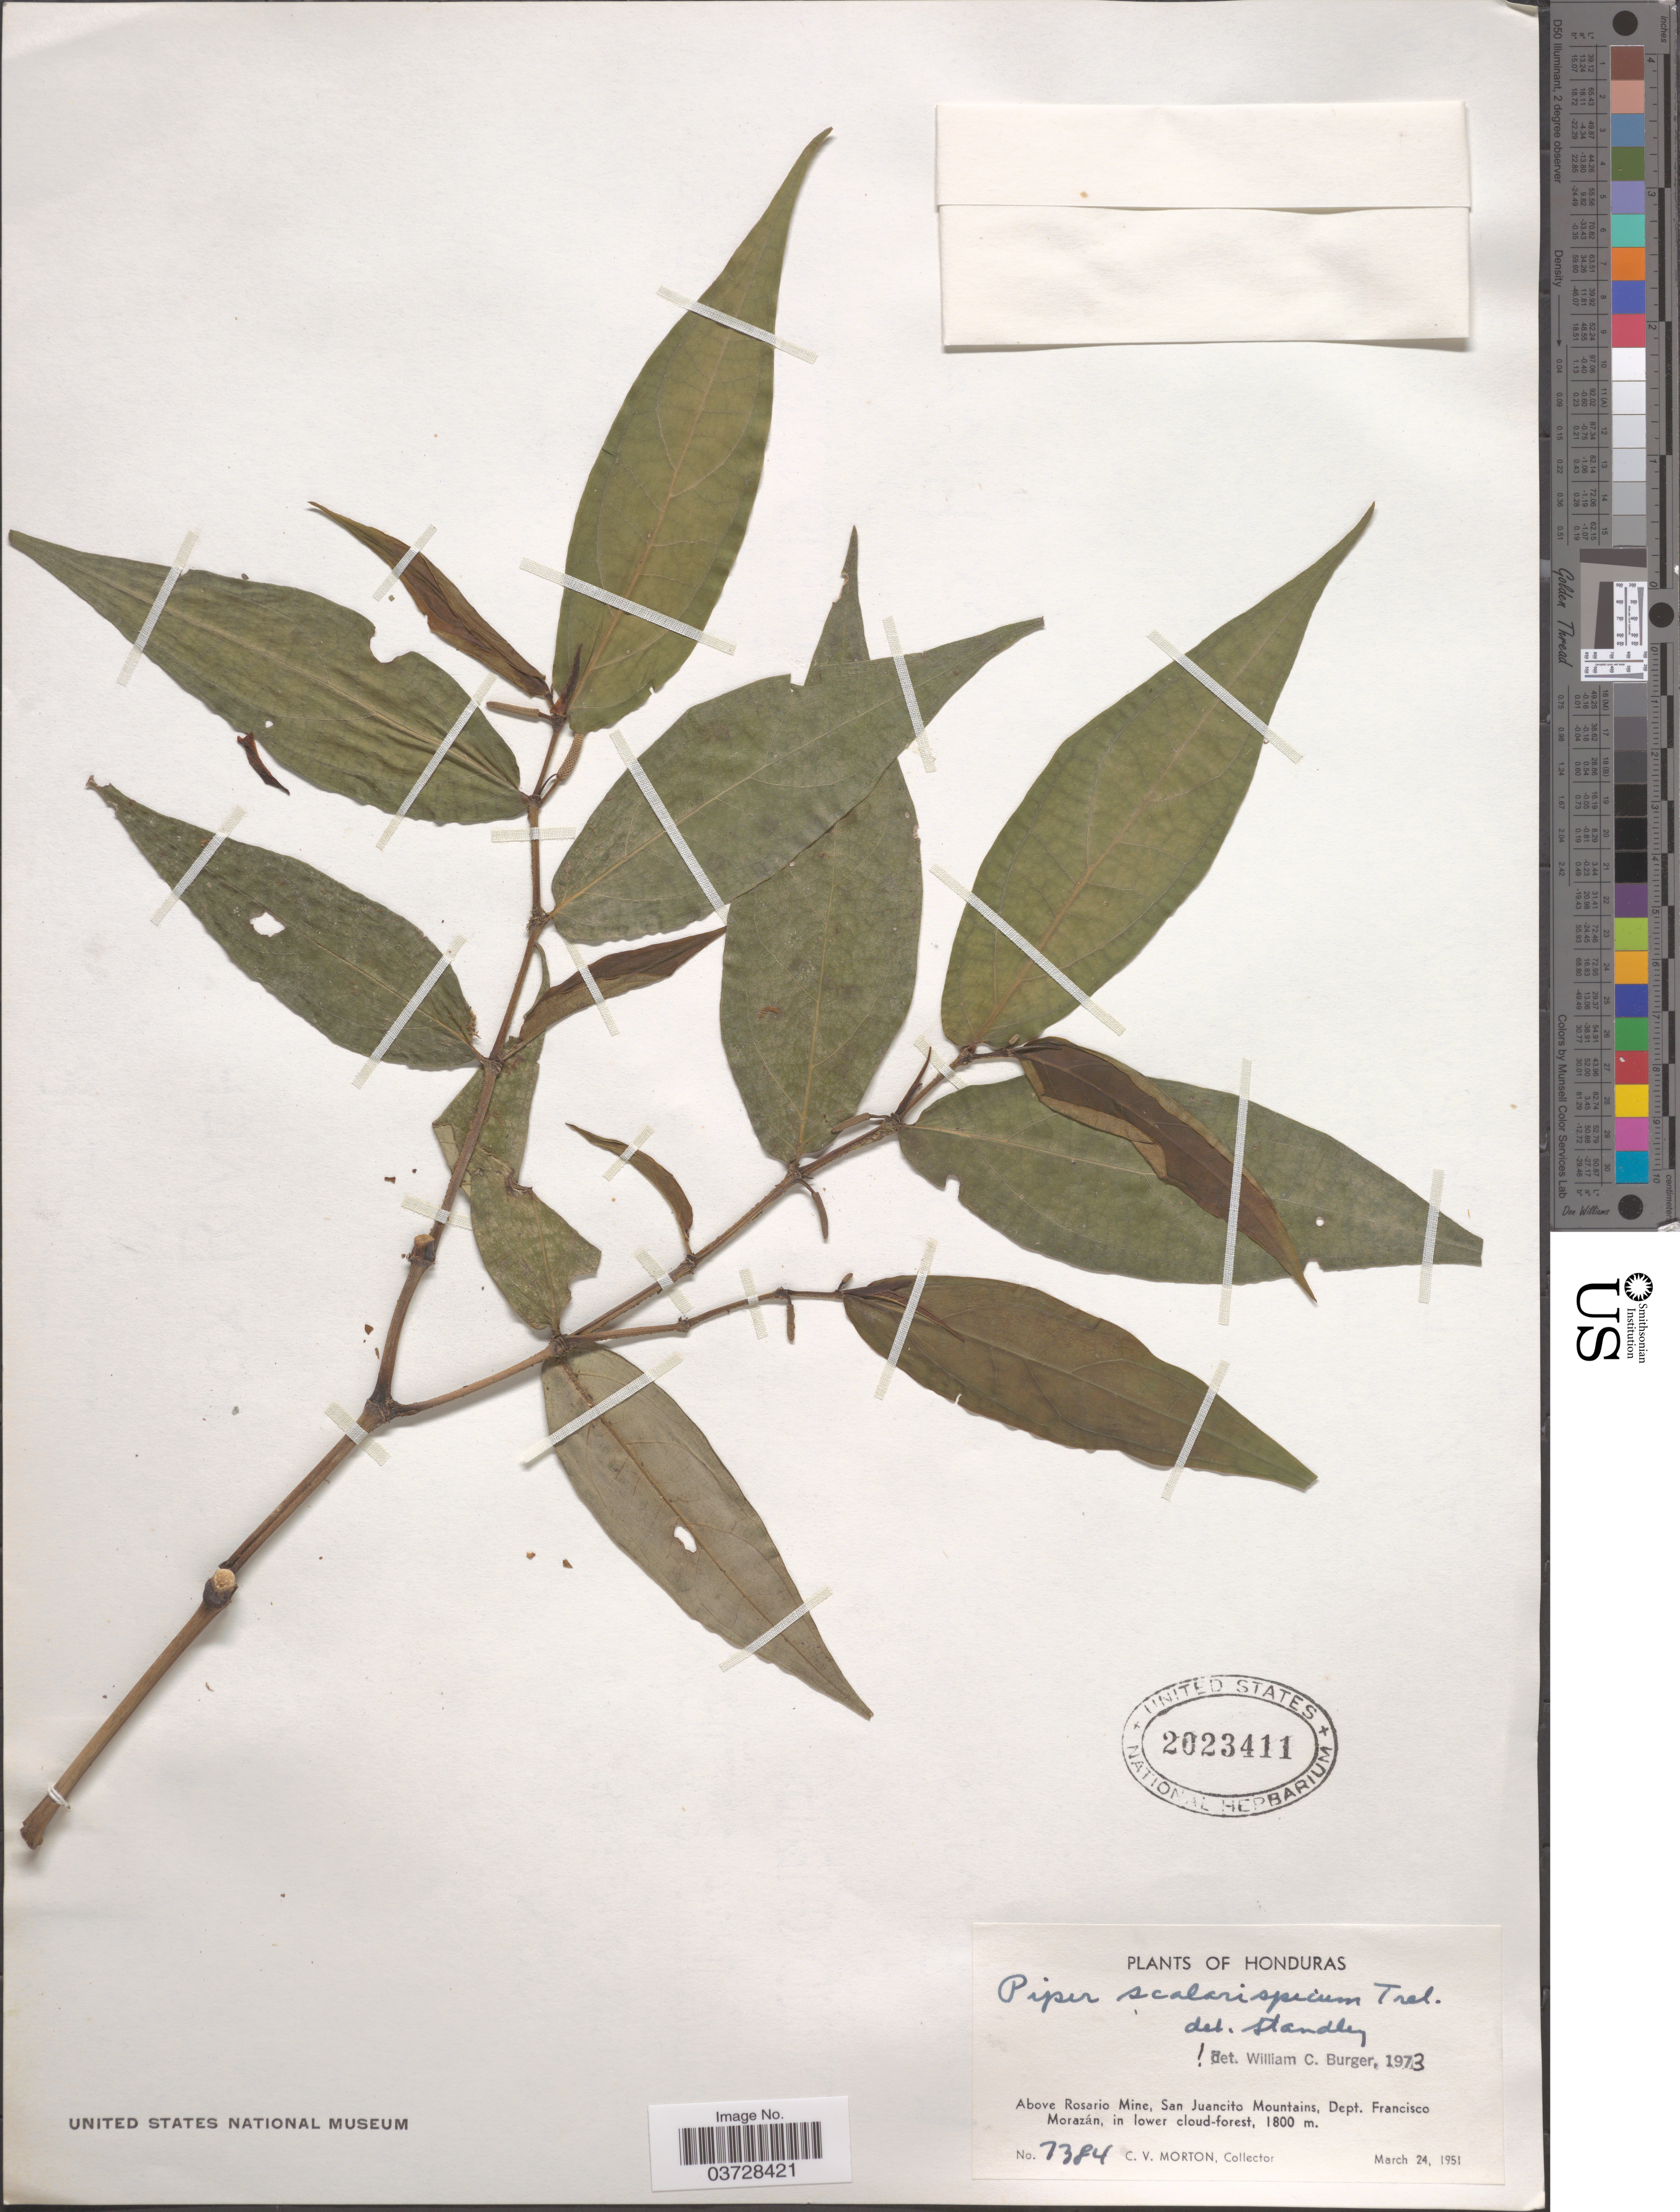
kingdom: Plantae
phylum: Tracheophyta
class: Magnoliopsida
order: Piperales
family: Piperaceae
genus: Piper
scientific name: Piper scalarispicum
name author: Trel.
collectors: C. V. Morton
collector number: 7384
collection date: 1951-03-24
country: Honduras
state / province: Fco. Morazán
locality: Above Rosario Mine, San Juancito Mountains, Dept. Francisco Morazán.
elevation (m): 1800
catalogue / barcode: US 2023411